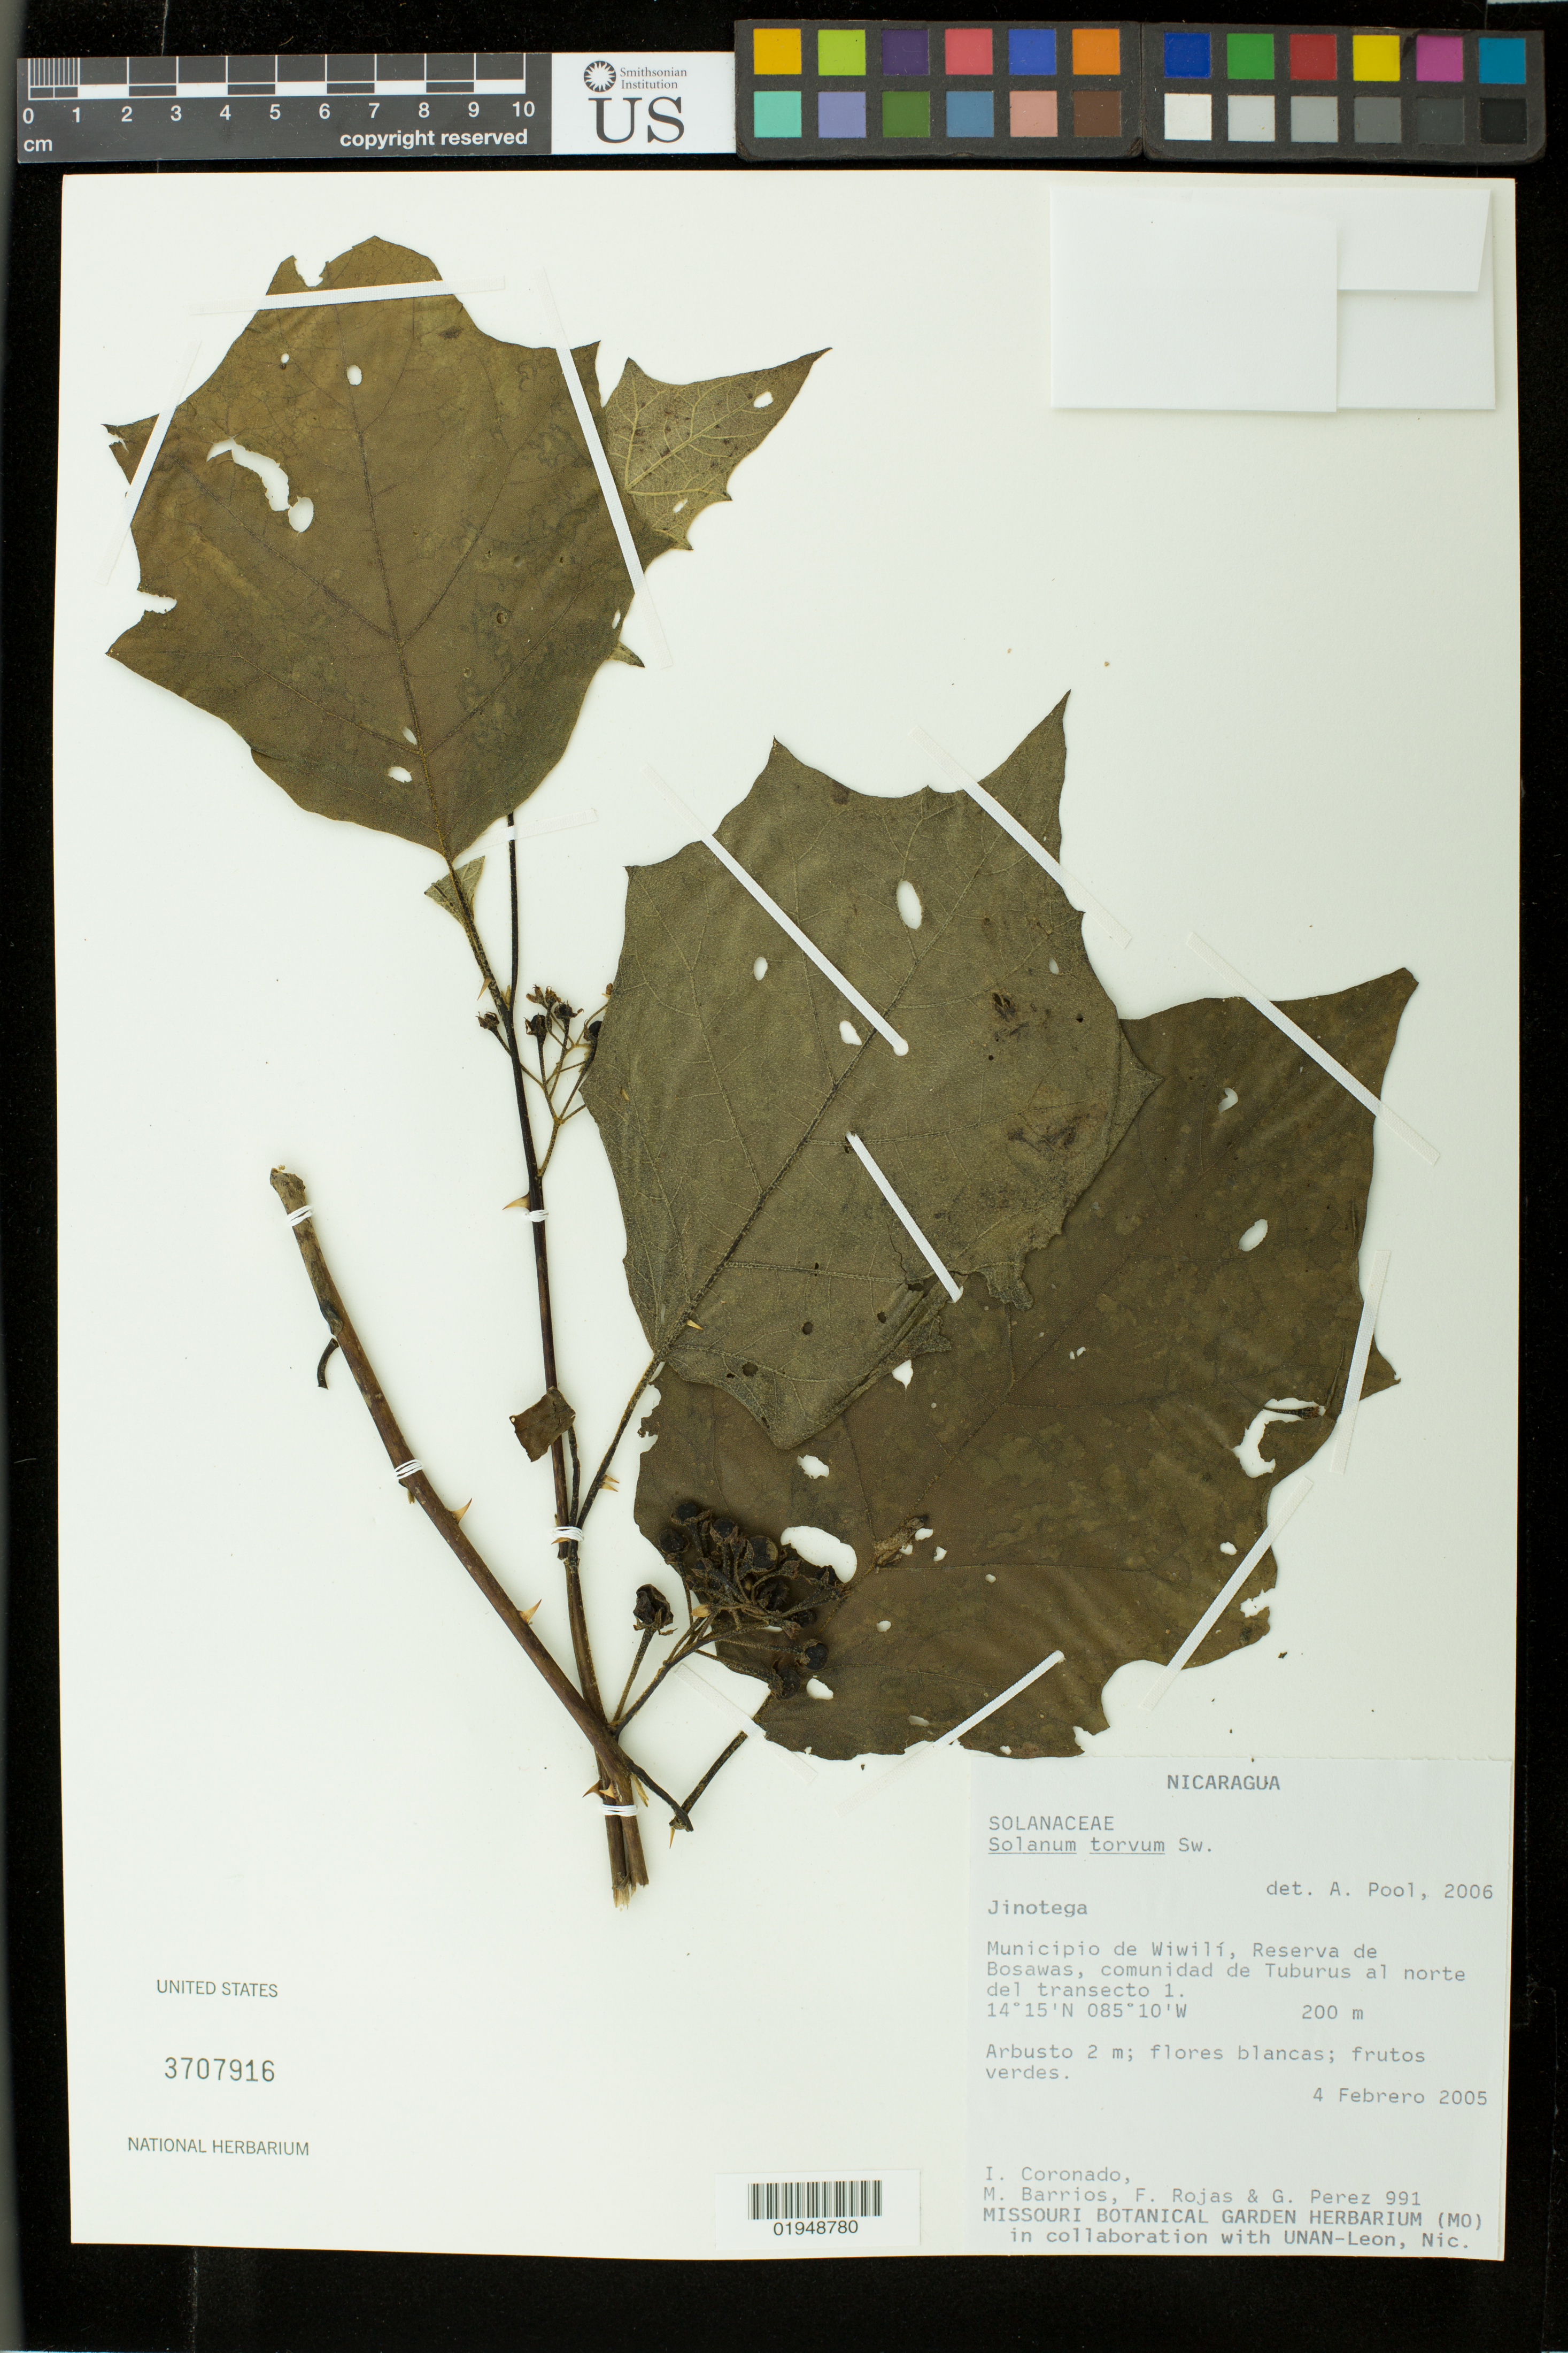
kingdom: Plantae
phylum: Tracheophyta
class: Magnoliopsida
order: Solanales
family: Solanaceae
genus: Solanum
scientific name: Solanum torvum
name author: Sw.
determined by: Pool, A., (MO), Missouri Botanical Garden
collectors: I. Coronado, M. Barrios, F. Rojas & G. Perez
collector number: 991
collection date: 2005-02-04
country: Nicaragua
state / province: Jinotega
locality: Municipio de Wiwilí, Reserva de Bosawas, comunidad Tuburus, transecto No. 1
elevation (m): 200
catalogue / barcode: US 3707916